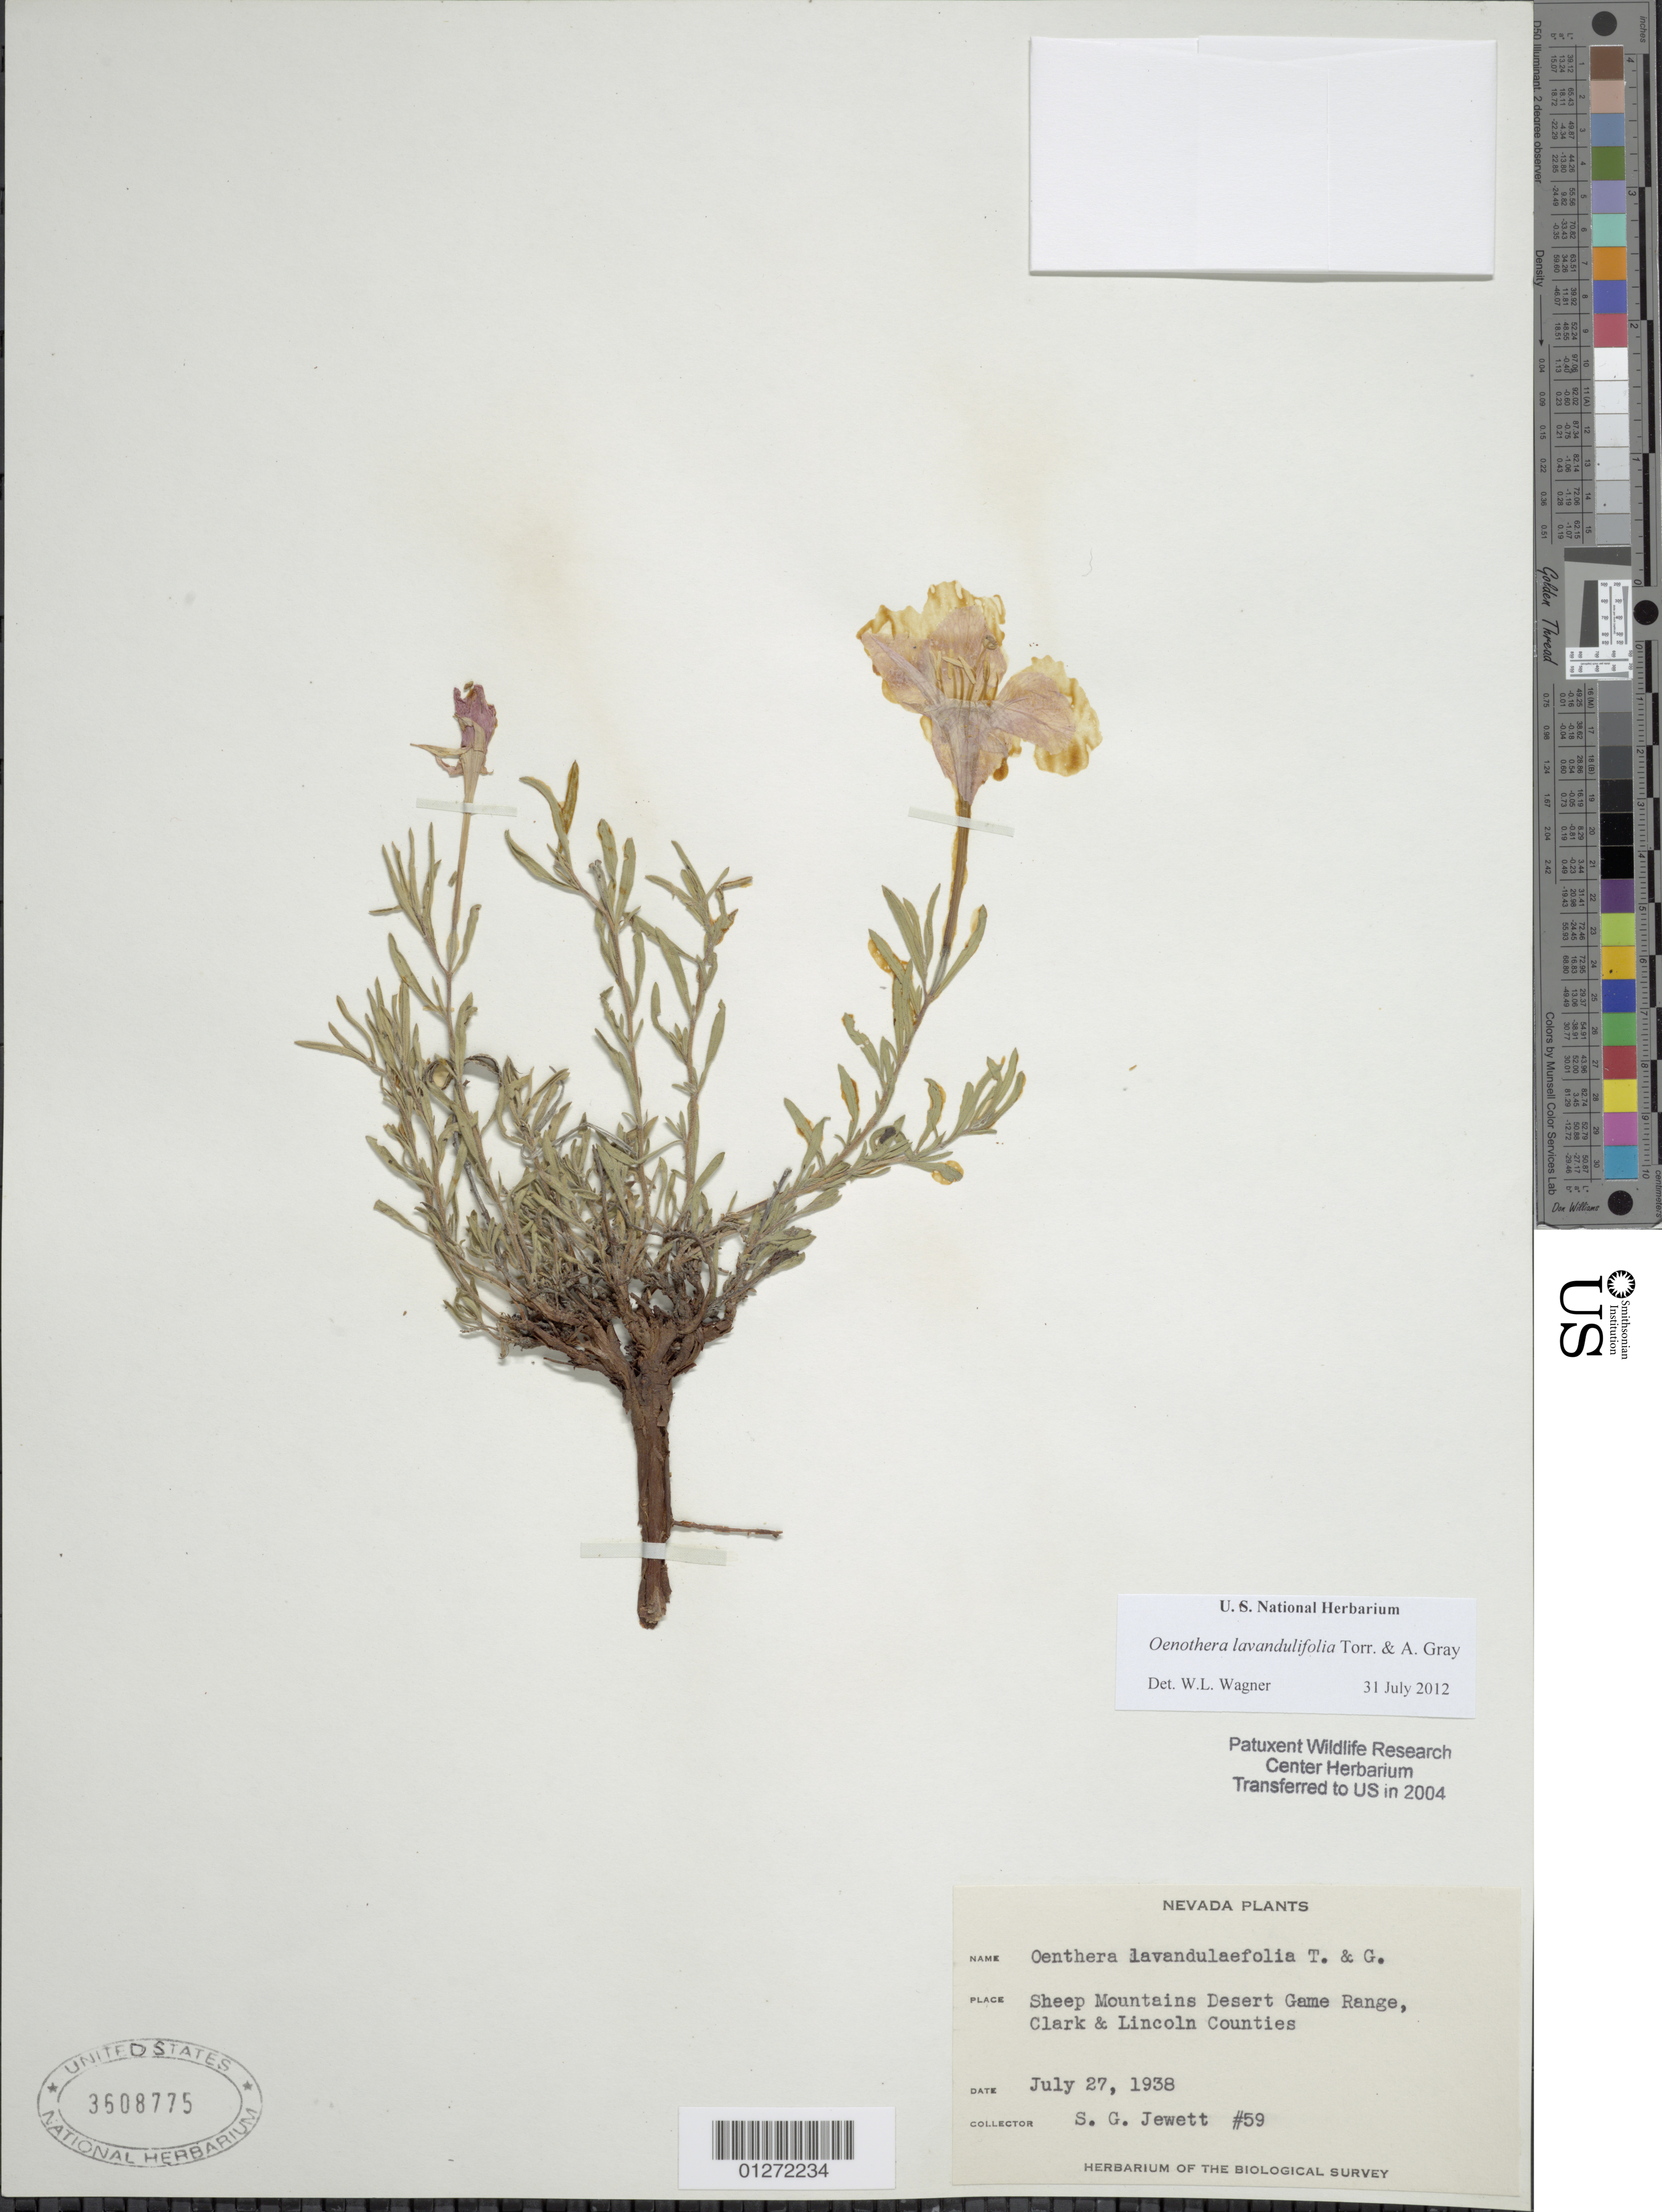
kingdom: Plantae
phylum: Tracheophyta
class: Magnoliopsida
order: Myrtales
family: Onagraceae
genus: Oenothera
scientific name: Oenothera lavandulifolia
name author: Torr. & A. Gray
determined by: Wagner, W. L., (BOT), Smithsonian Institution - National Museum of Natural History (UNITED STATES)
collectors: S. Jewett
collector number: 59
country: United States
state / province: Nevada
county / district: Clark & Lincoln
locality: Sheep Mountains Desert Game Range.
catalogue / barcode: US 3608775